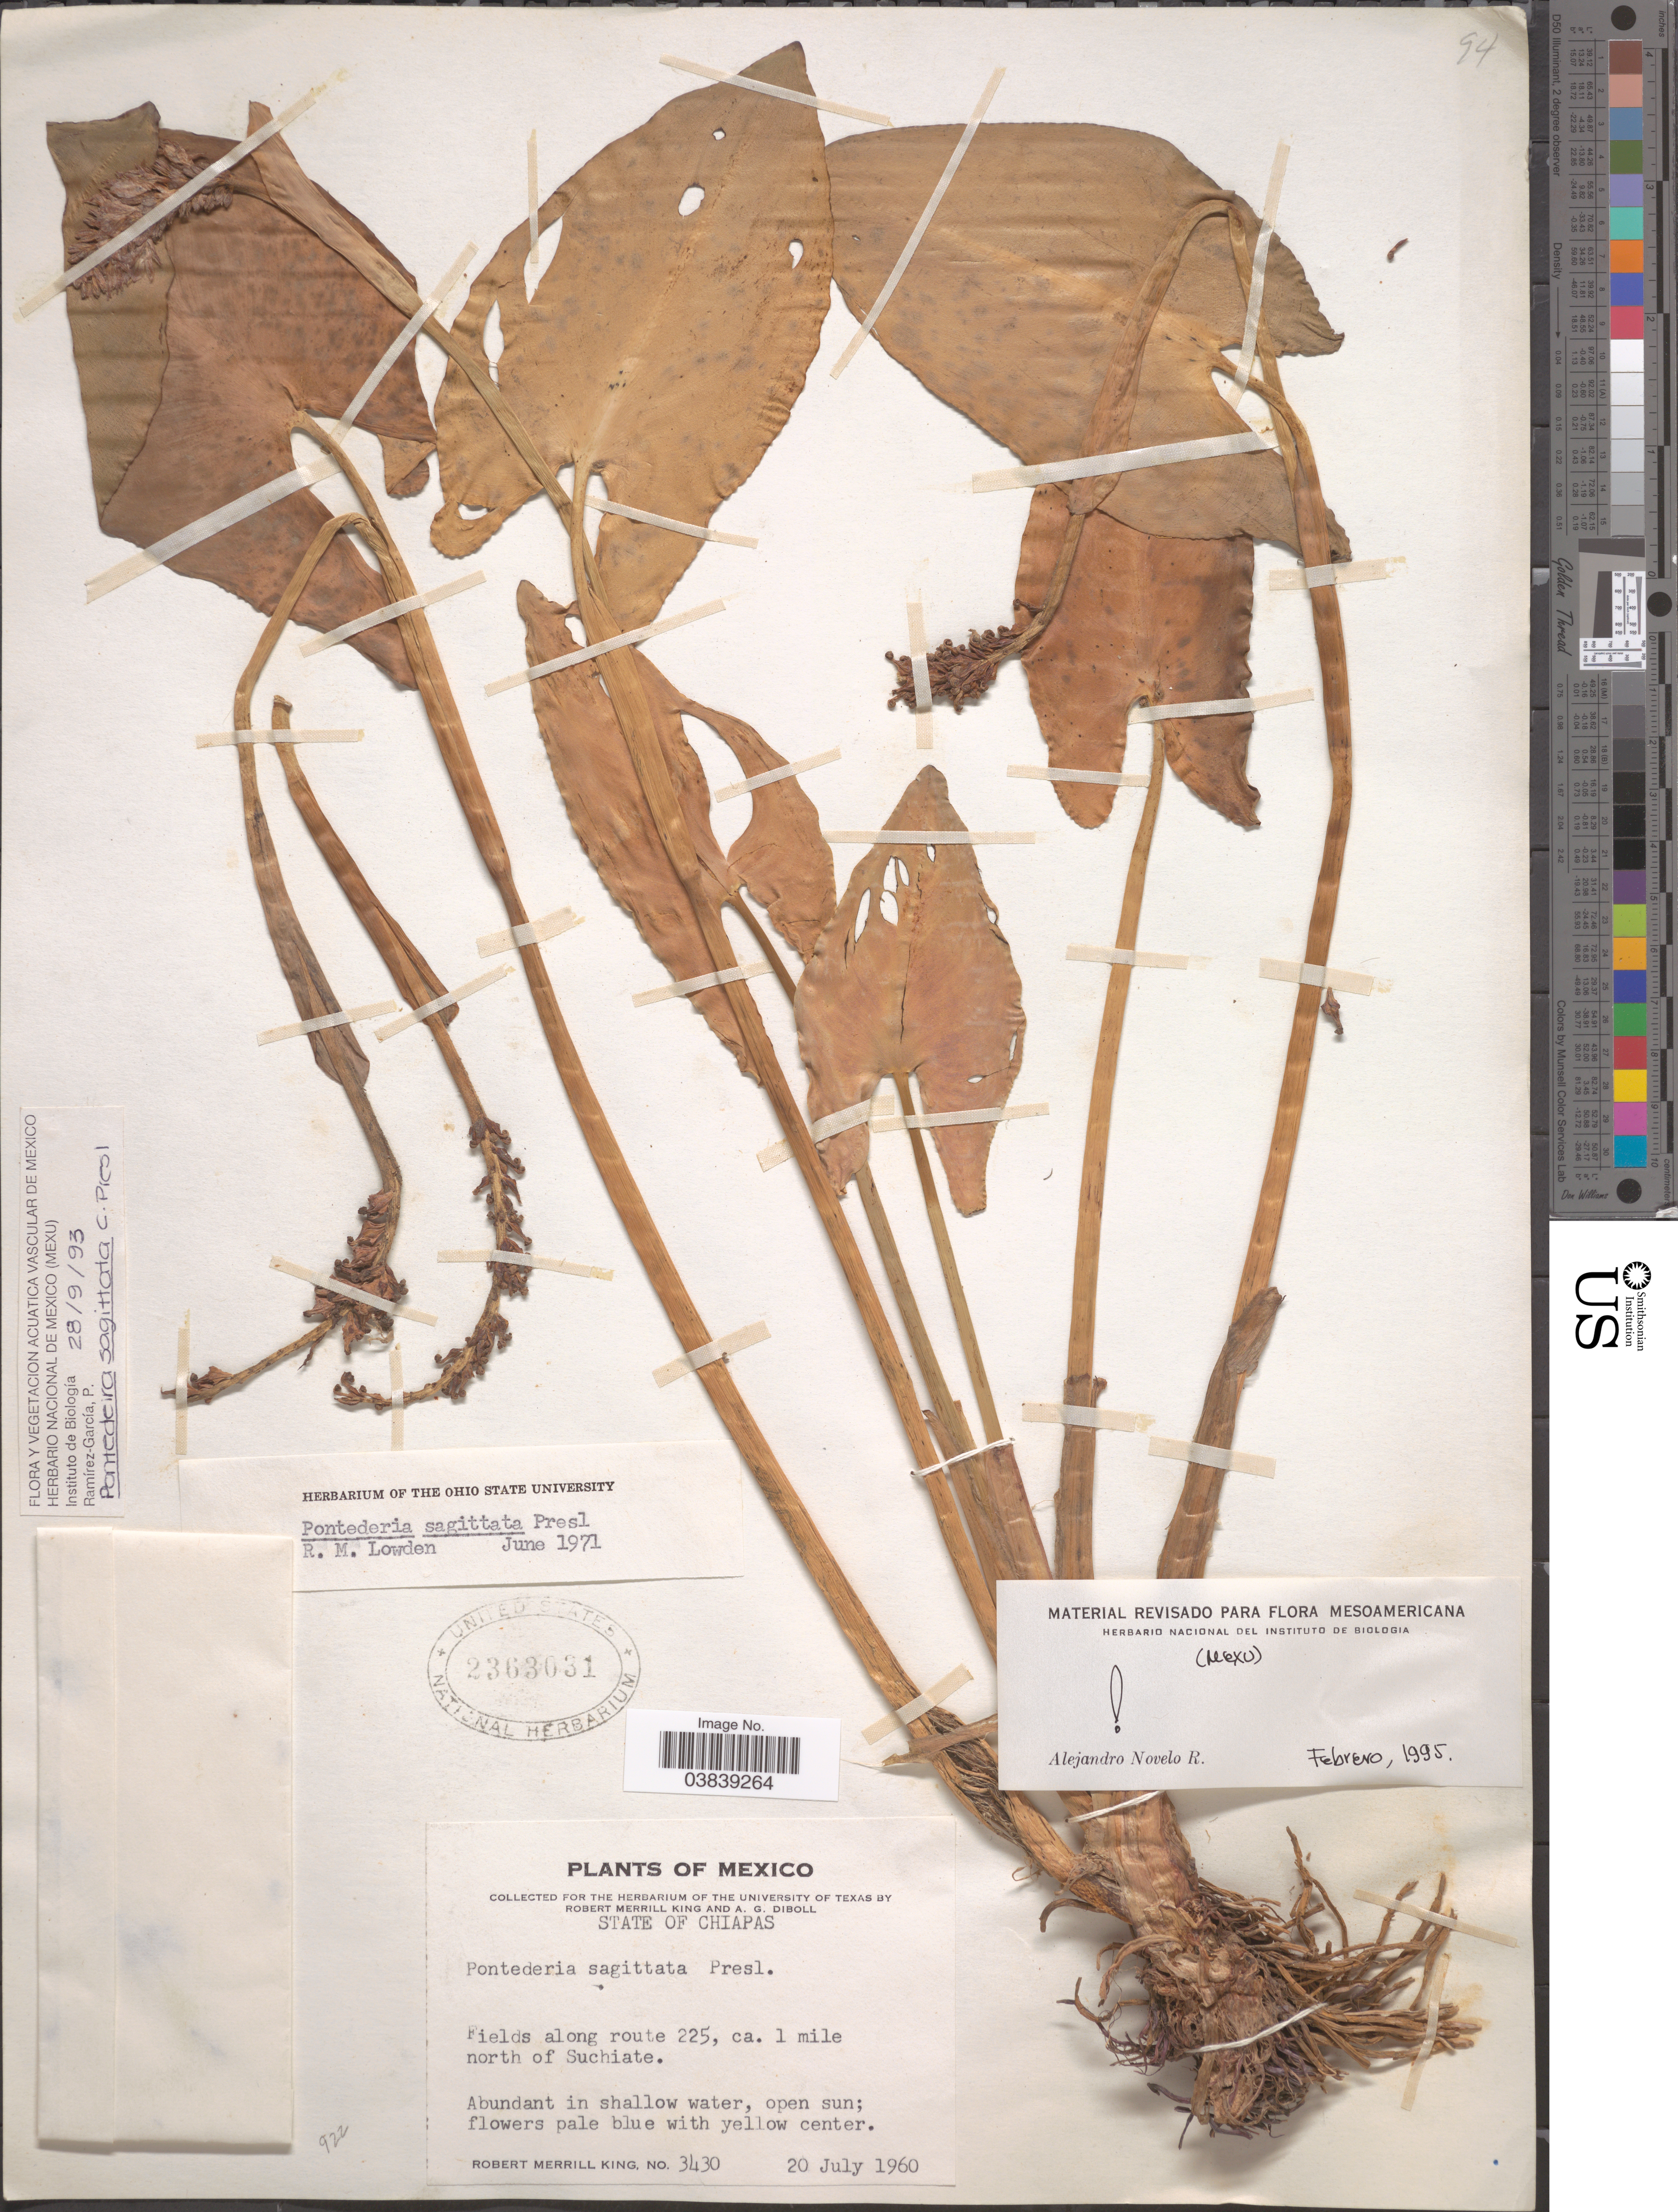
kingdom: Plantae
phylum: Tracheophyta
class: Liliopsida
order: Commelinales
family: Pontederiaceae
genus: Pontederia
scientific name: Pontederia sagittata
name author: C. Presl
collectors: R. M. King & A. Diboll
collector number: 3430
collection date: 1960-07-20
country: Mexico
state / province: Chiapas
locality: Fields along route 225, ca. 1 mile north of Suchiate.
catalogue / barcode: US 2363031